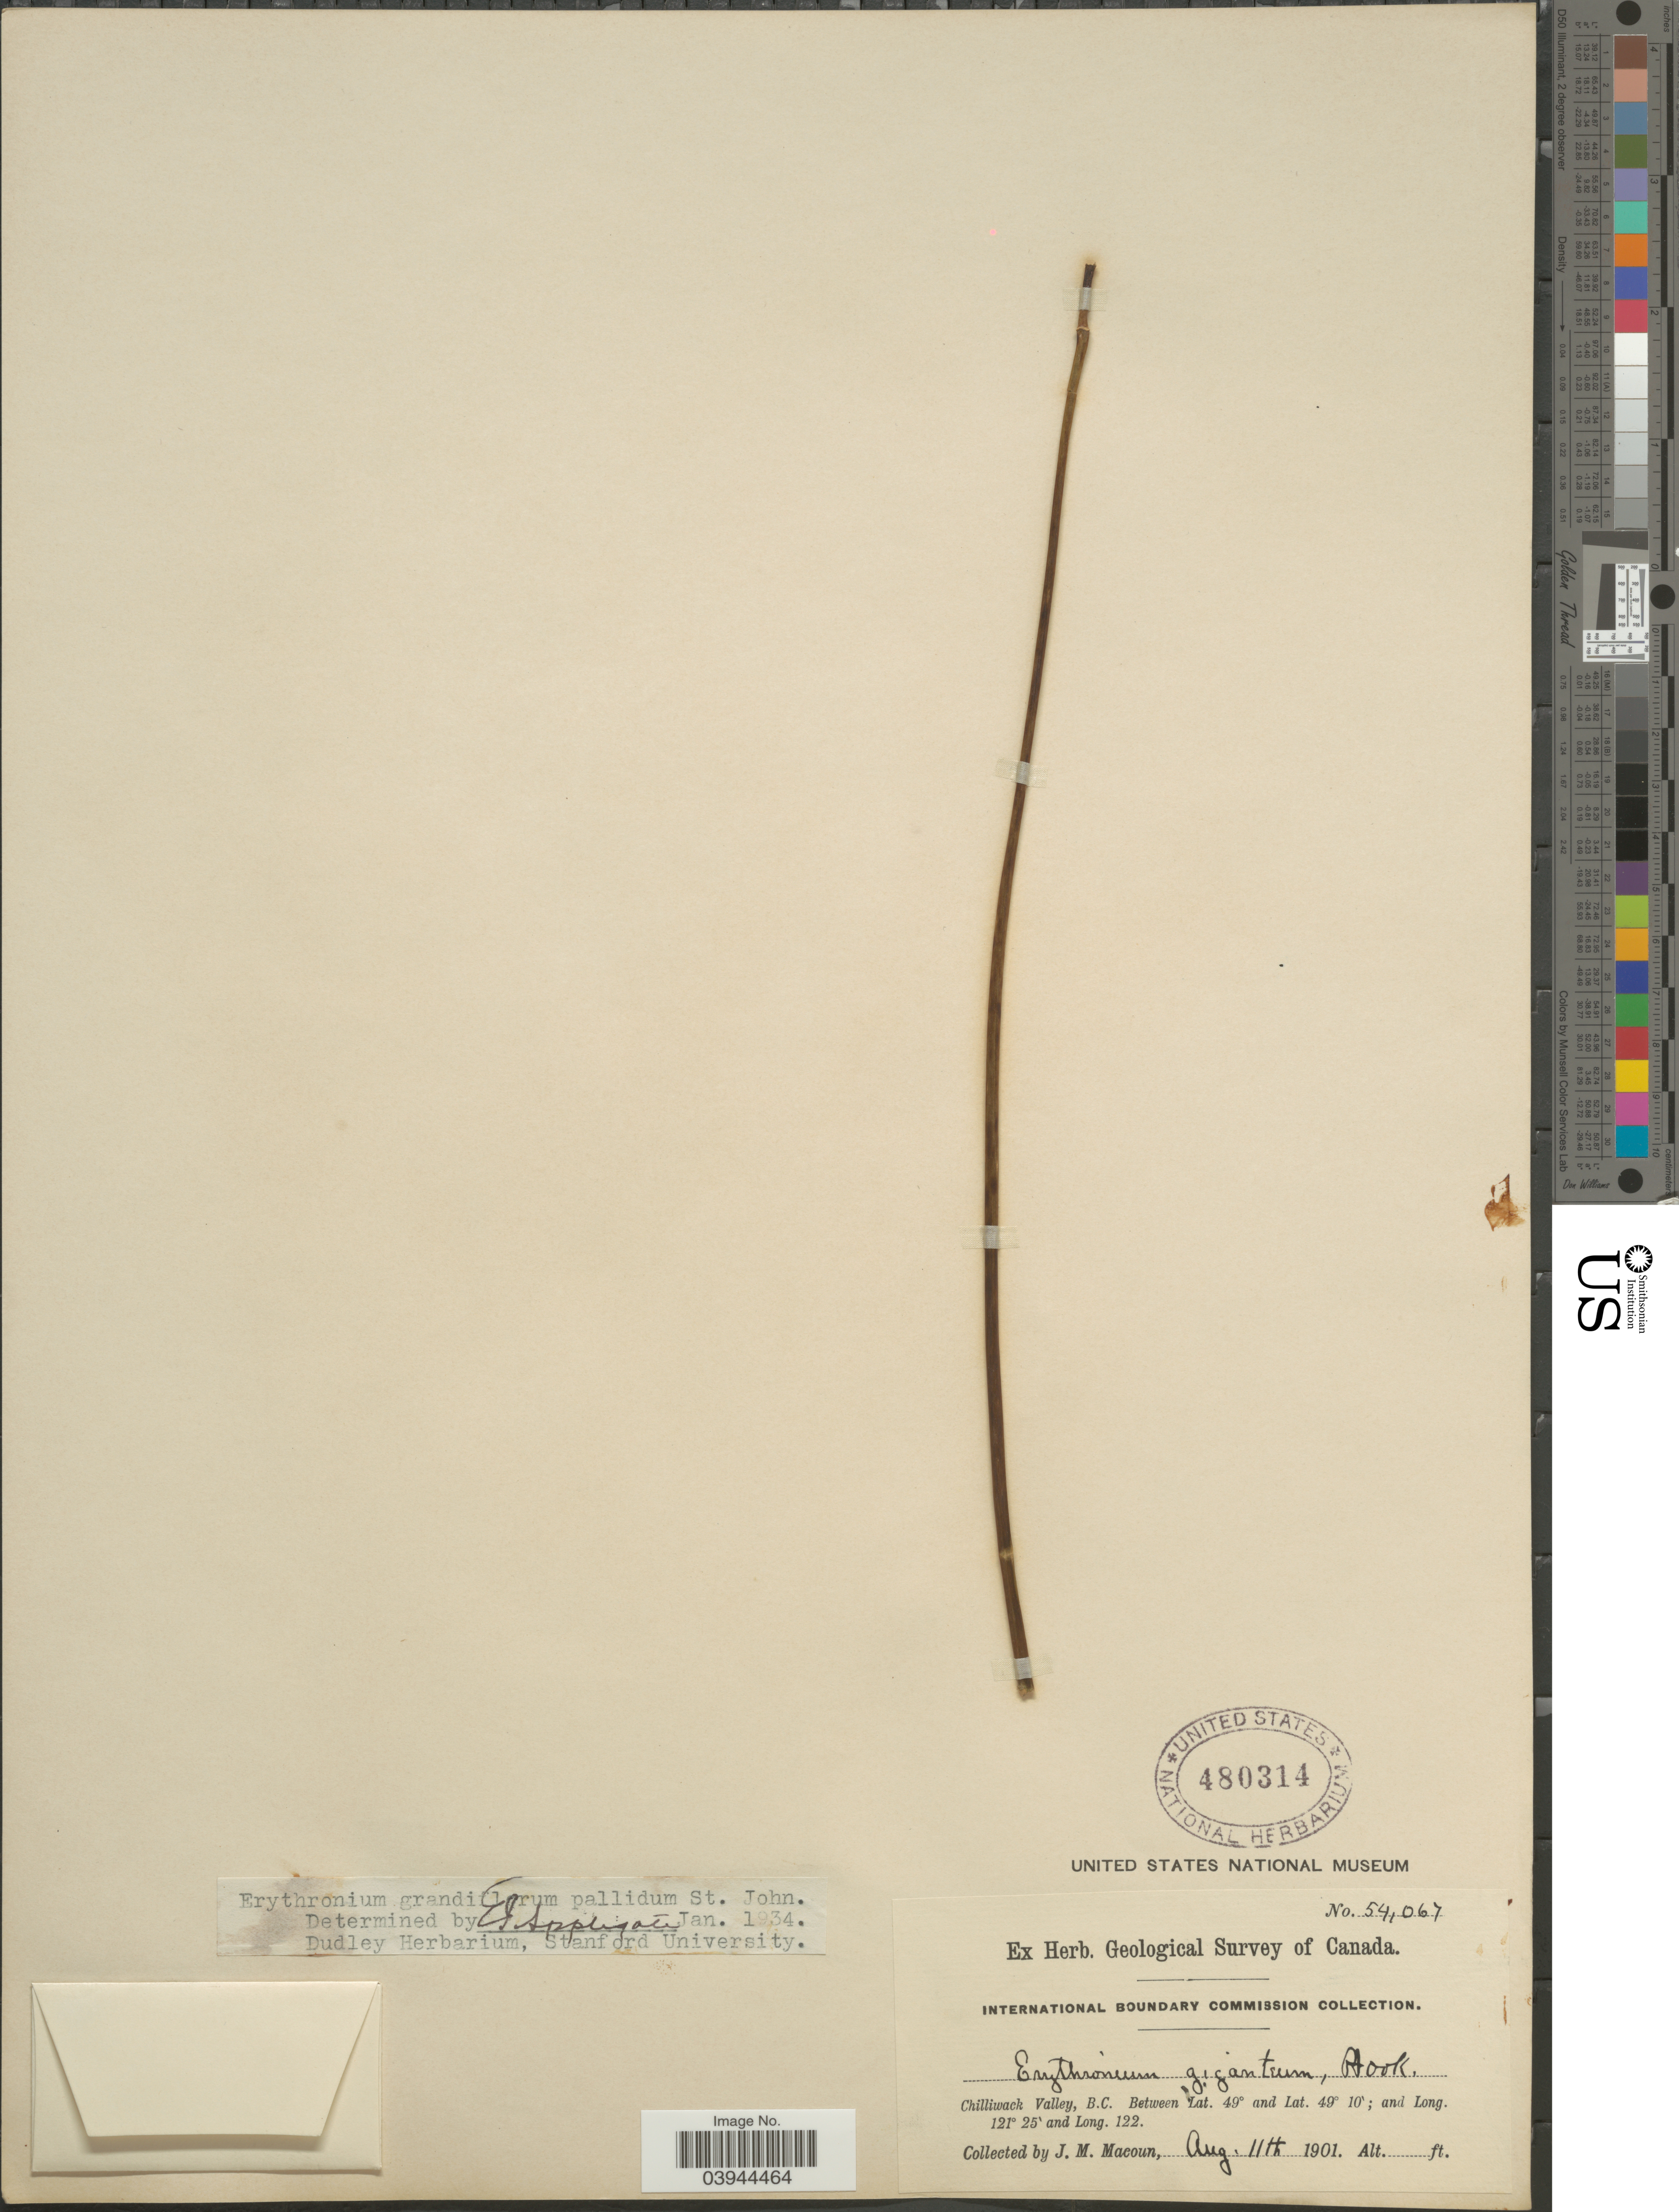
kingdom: Plantae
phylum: Tracheophyta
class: Liliopsida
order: Liliales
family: Liliaceae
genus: Erythronium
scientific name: Erythronium grandiflorum var. pallidum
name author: H. St. John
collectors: J. M. Macoun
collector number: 54067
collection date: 1901-08-11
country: Canada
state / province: British Columbia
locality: Chilliwack Valley.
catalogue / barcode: US 480314